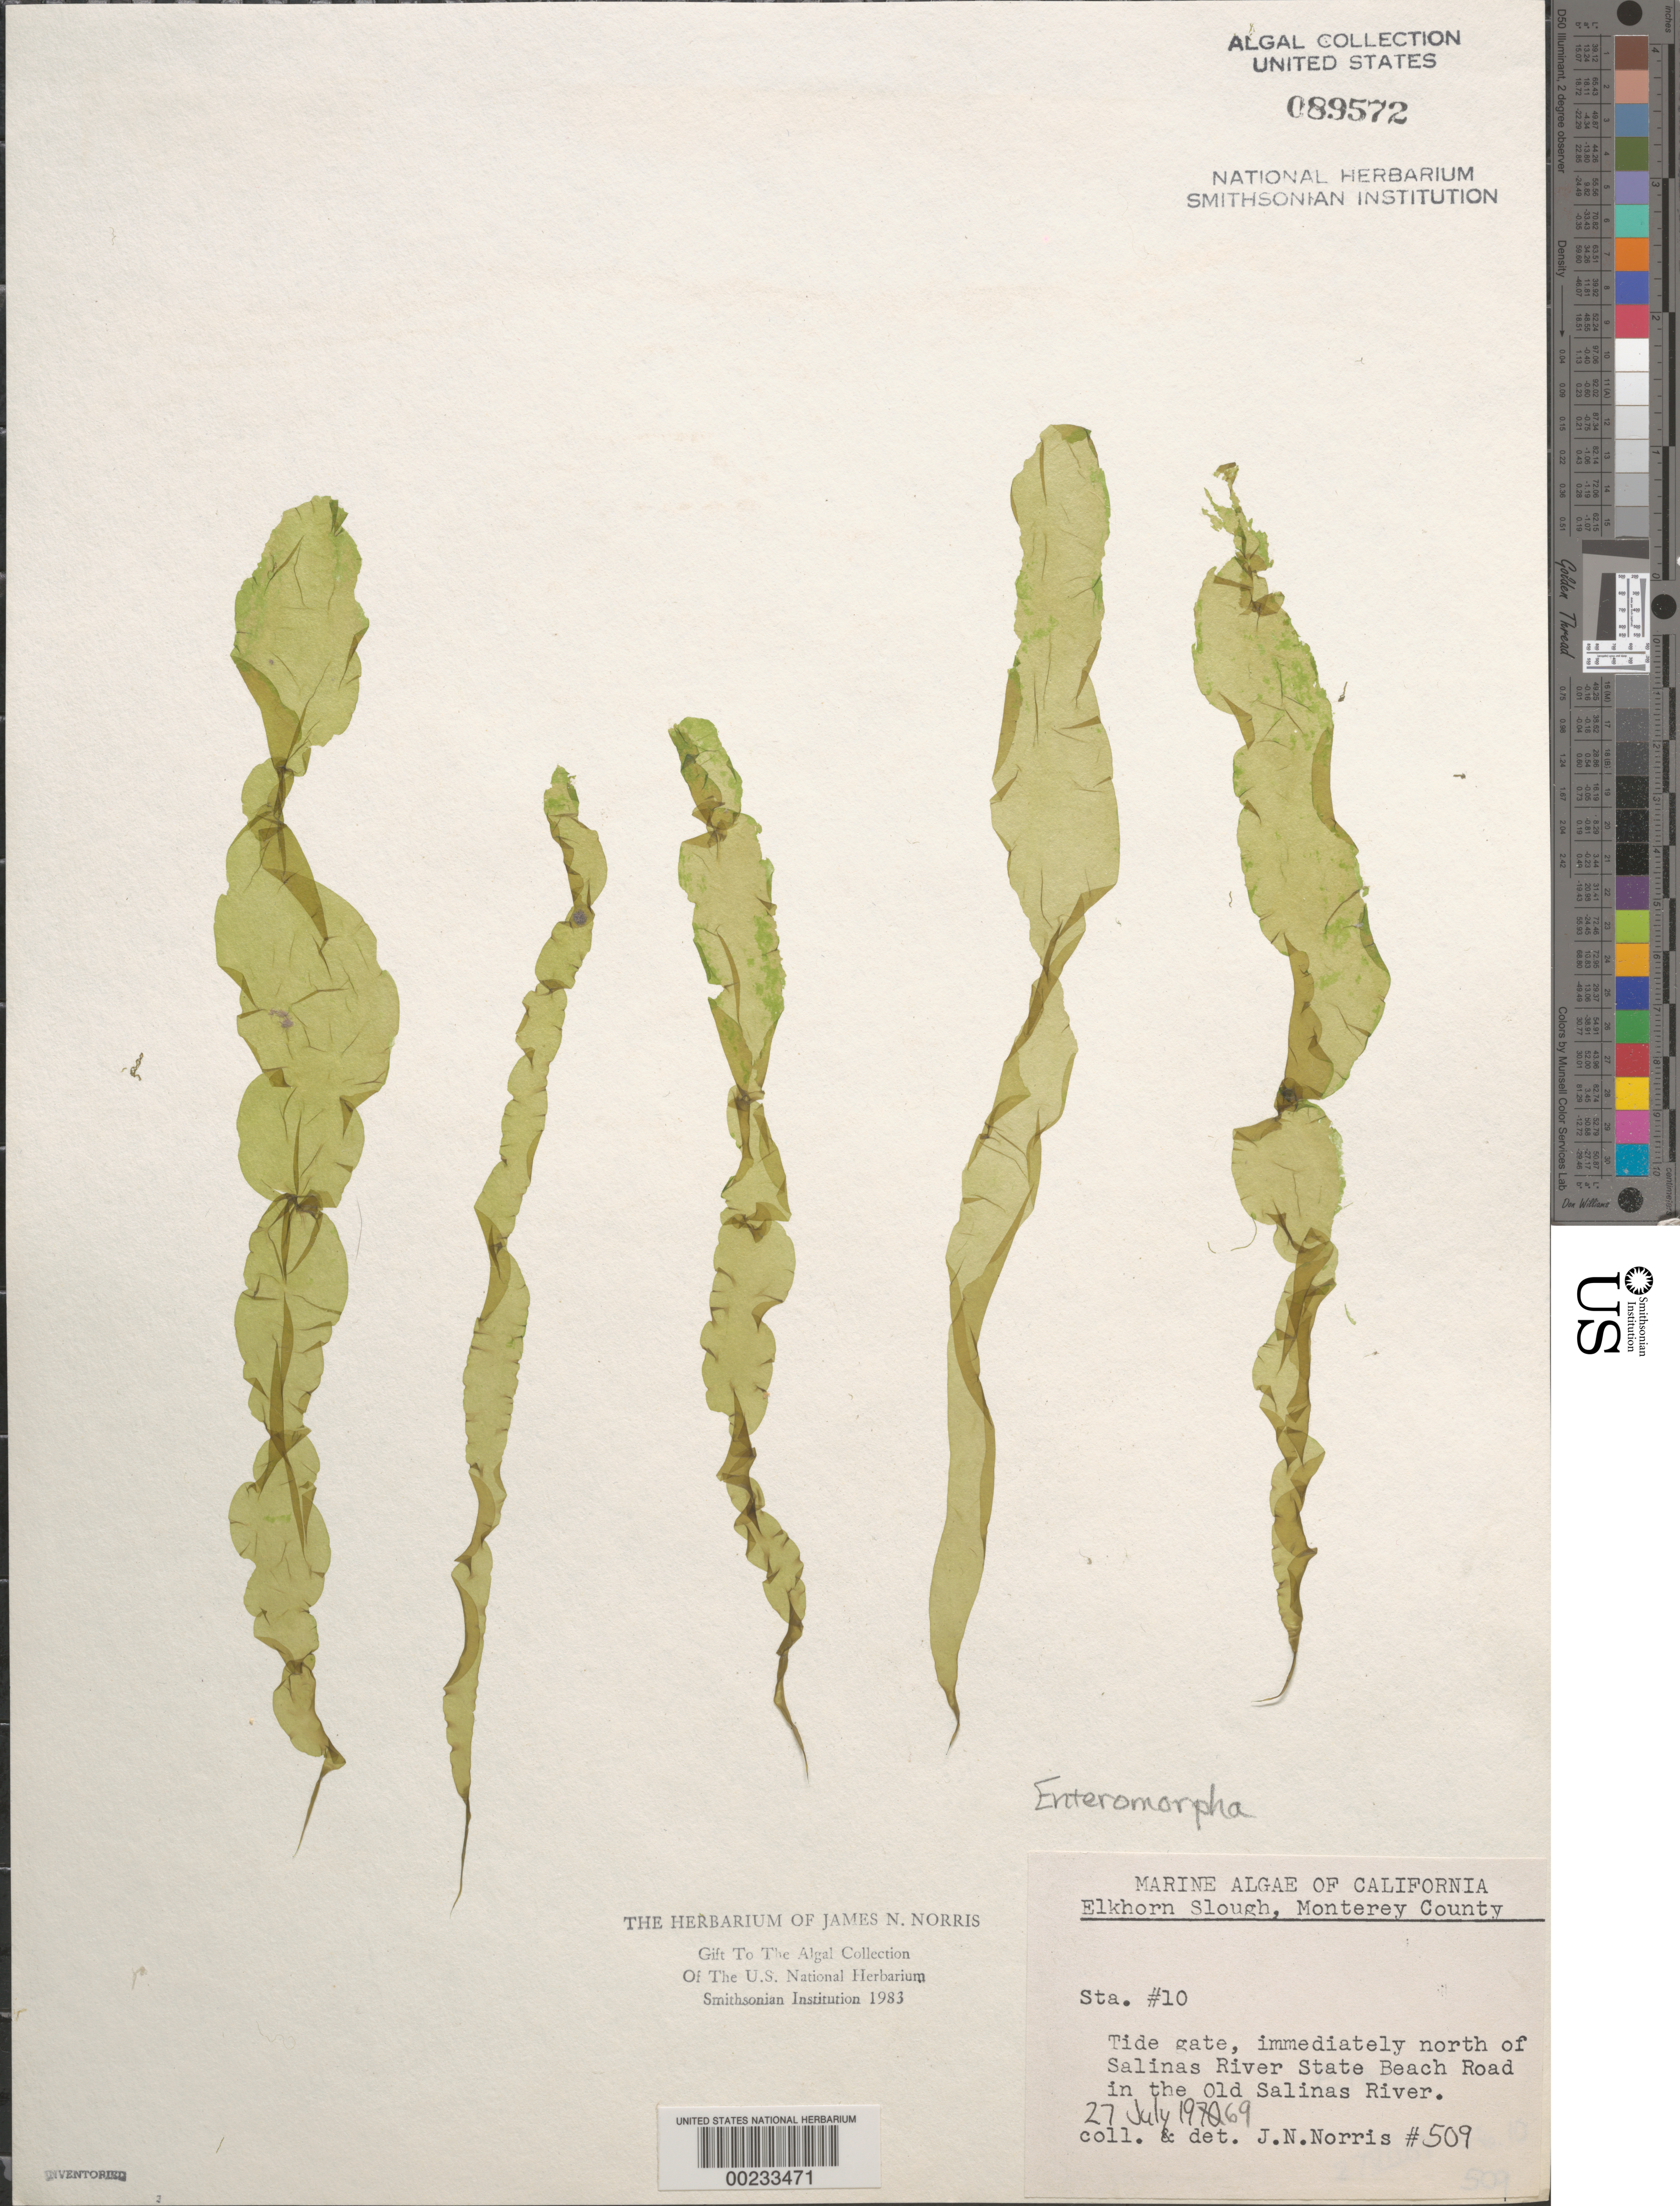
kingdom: Plantae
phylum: Chlorophyta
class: Ulvophyceae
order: Ulvales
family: Ulvaceae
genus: Ulva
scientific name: Ulva sp.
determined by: Algae name updating Project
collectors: J. N. Norris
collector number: JN-509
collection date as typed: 27 Jul 1969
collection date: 1969-07-27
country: United States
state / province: California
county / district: Monterey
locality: Old Salinas River, Elkhorn Slough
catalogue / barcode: US 89572